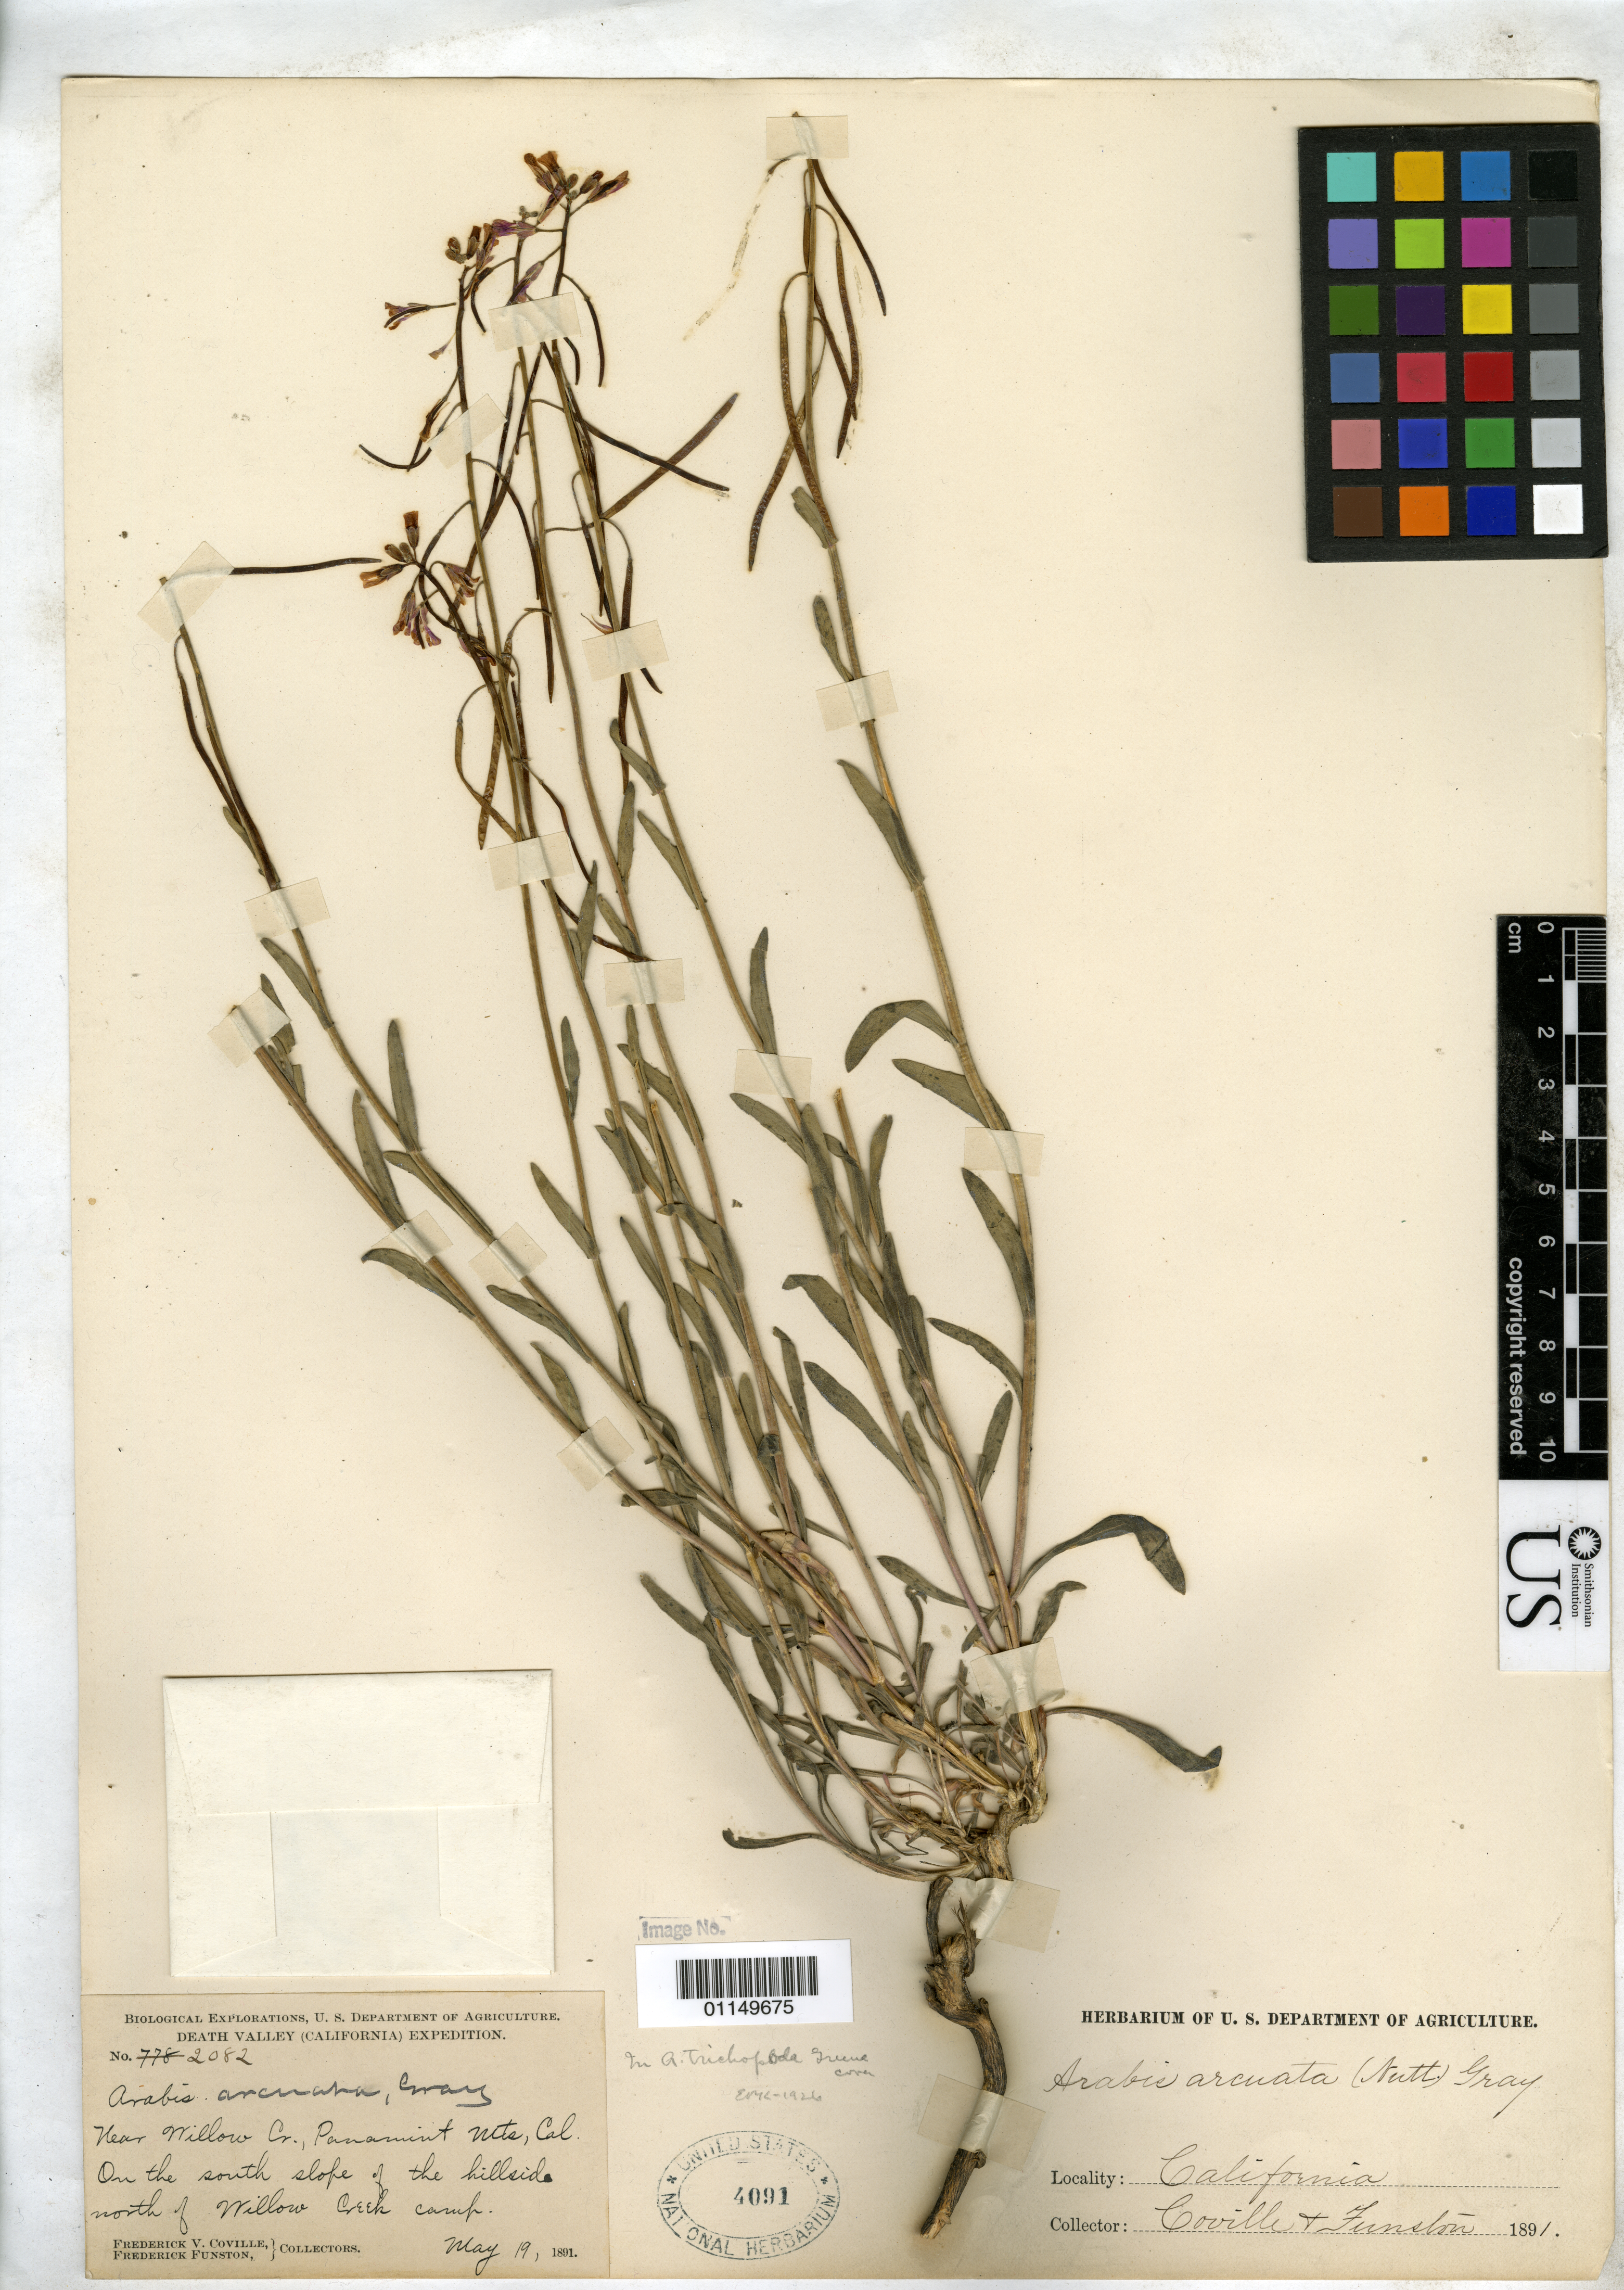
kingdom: Plantae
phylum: Tracheophyta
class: Magnoliopsida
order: Brassicales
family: Brassicaceae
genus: Arabis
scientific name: Arabis perennans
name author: S. Watson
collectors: F. V. Coville & F. Funston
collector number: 2082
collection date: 1891-05-19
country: United States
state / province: California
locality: Near Willow Creek, Panamint Mts, north of Willow Creek camp.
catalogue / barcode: US 4091